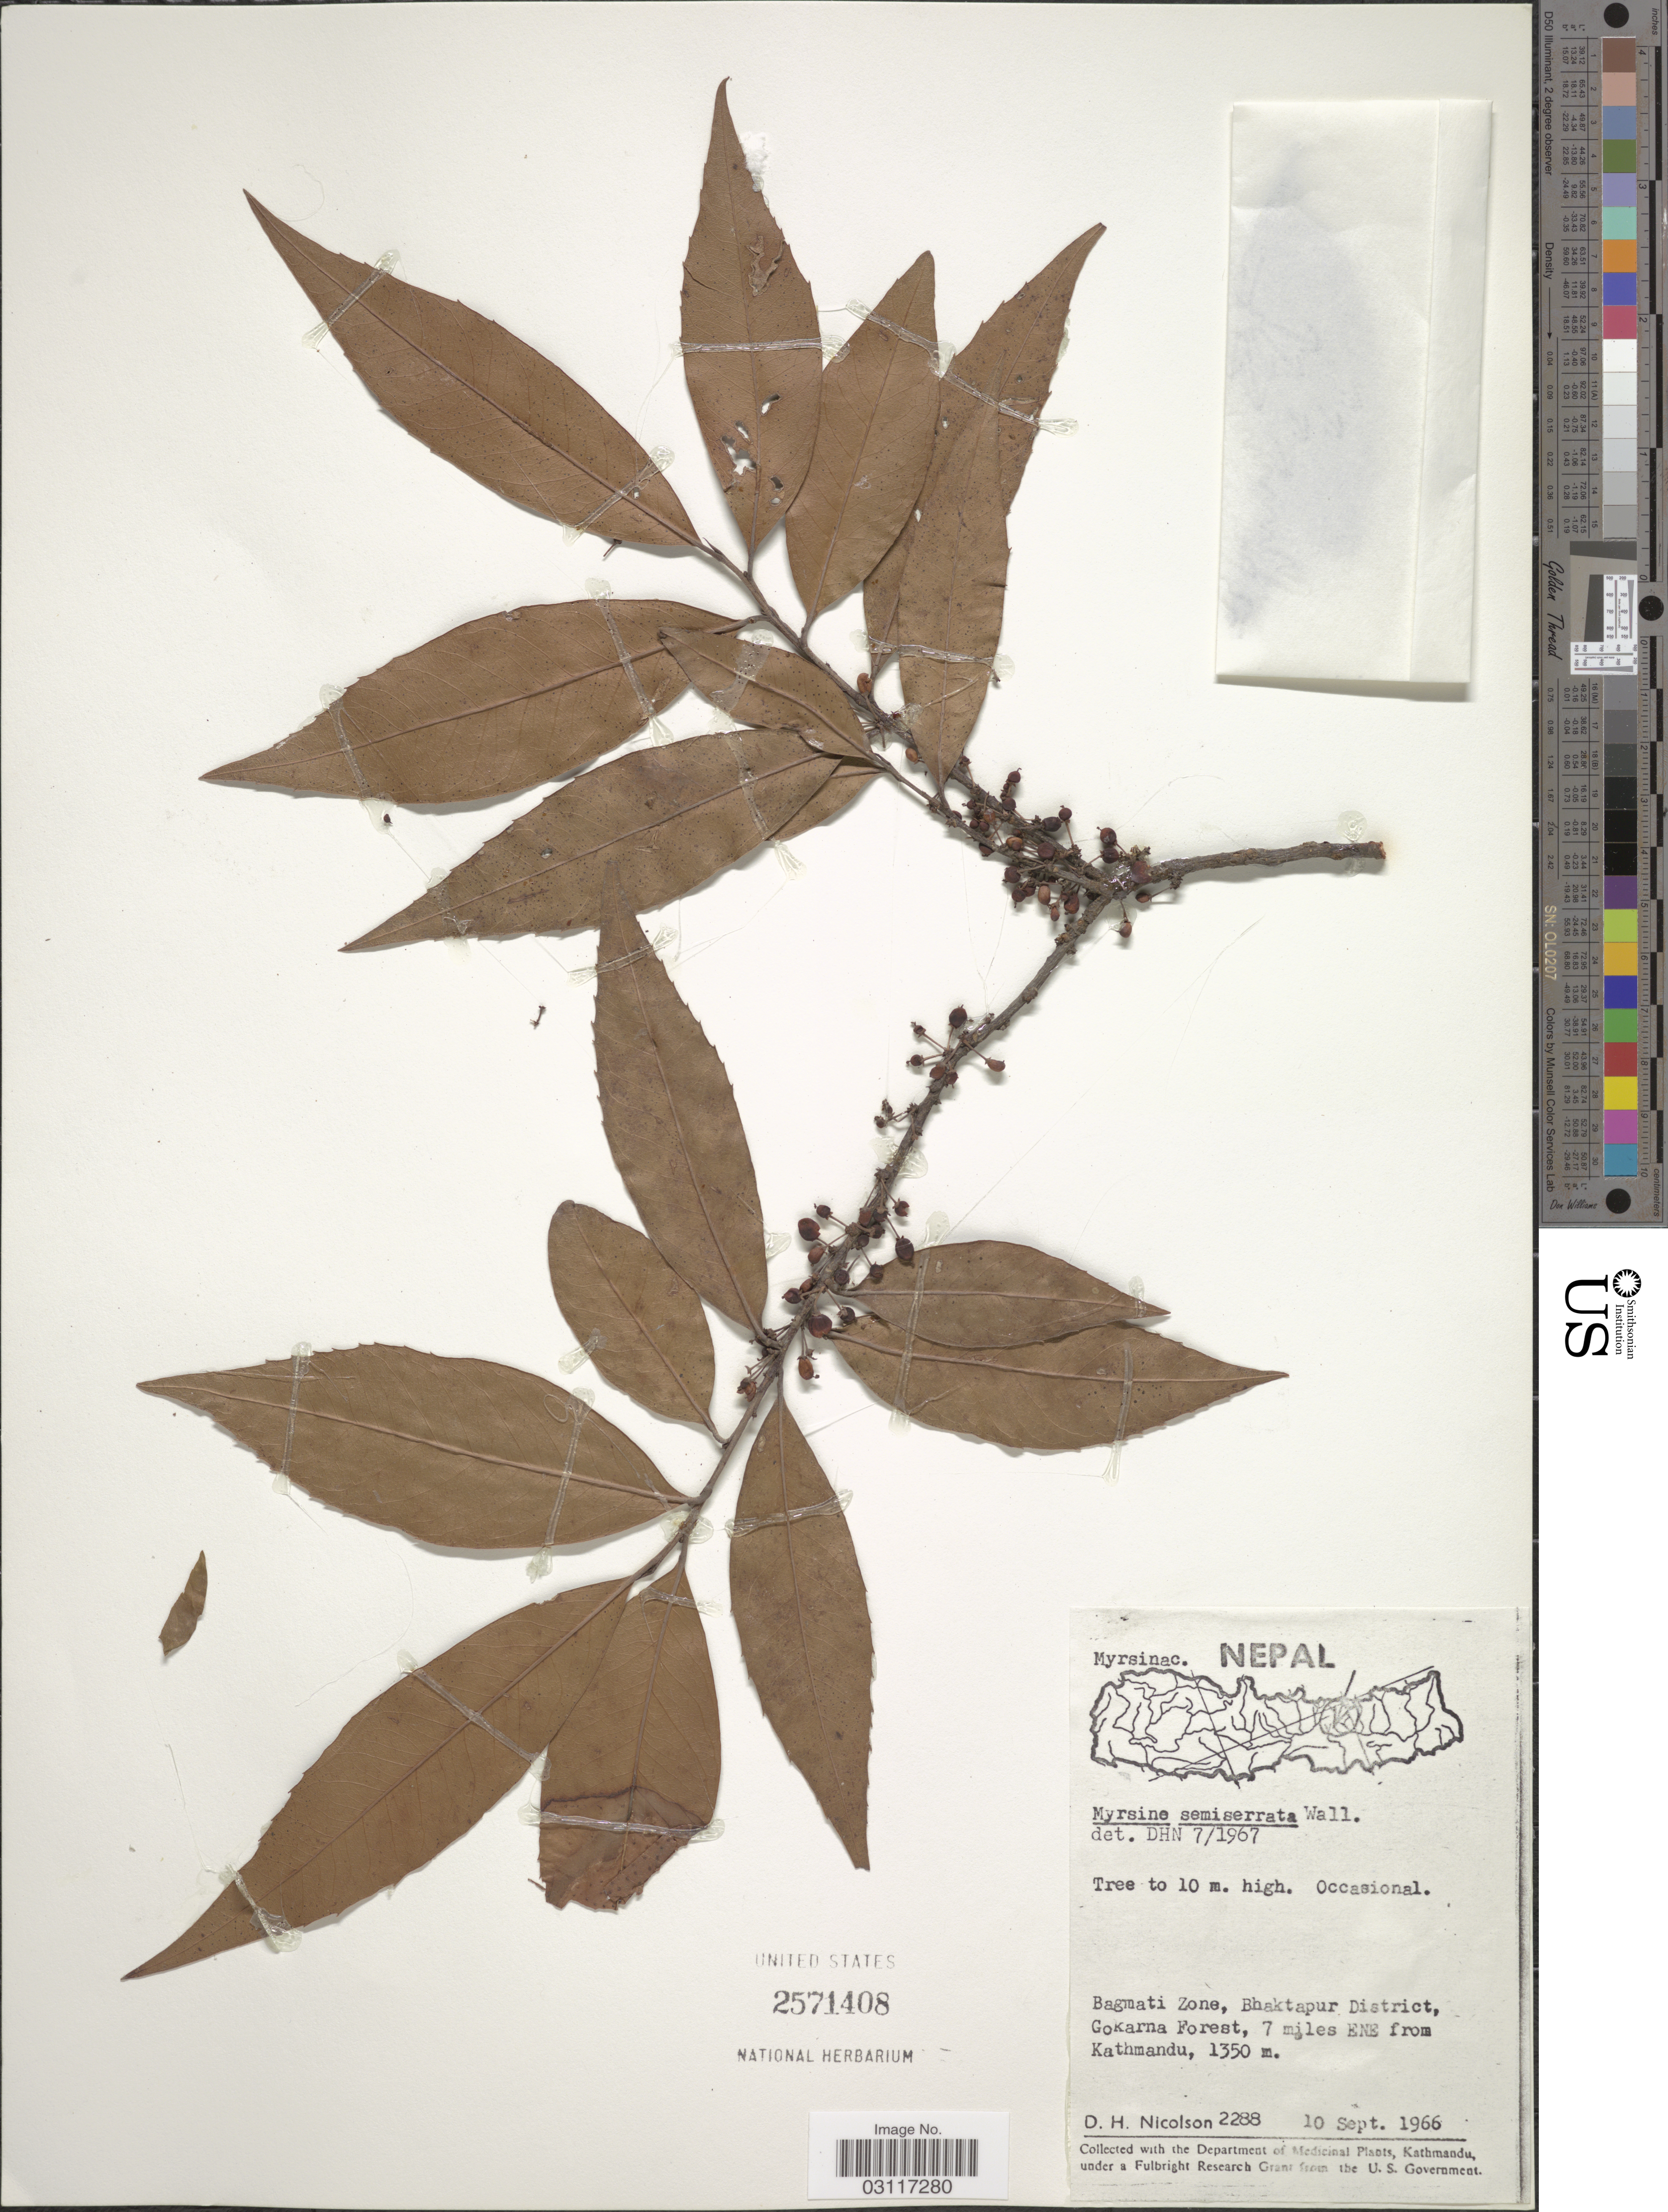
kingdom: Plantae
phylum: Tracheophyta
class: Magnoliopsida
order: Ericales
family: Primulaceae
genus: Myrsine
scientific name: Myrsine semiserrata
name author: Wall.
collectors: D. H. Nicolson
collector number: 2288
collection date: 1966-09-10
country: Nepal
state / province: Bagmati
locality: Bagmati Zone, Bhaktapur District, Gokarna Forest, 7 miles ENE from Kathmandu.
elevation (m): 1350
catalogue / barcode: US 2571408